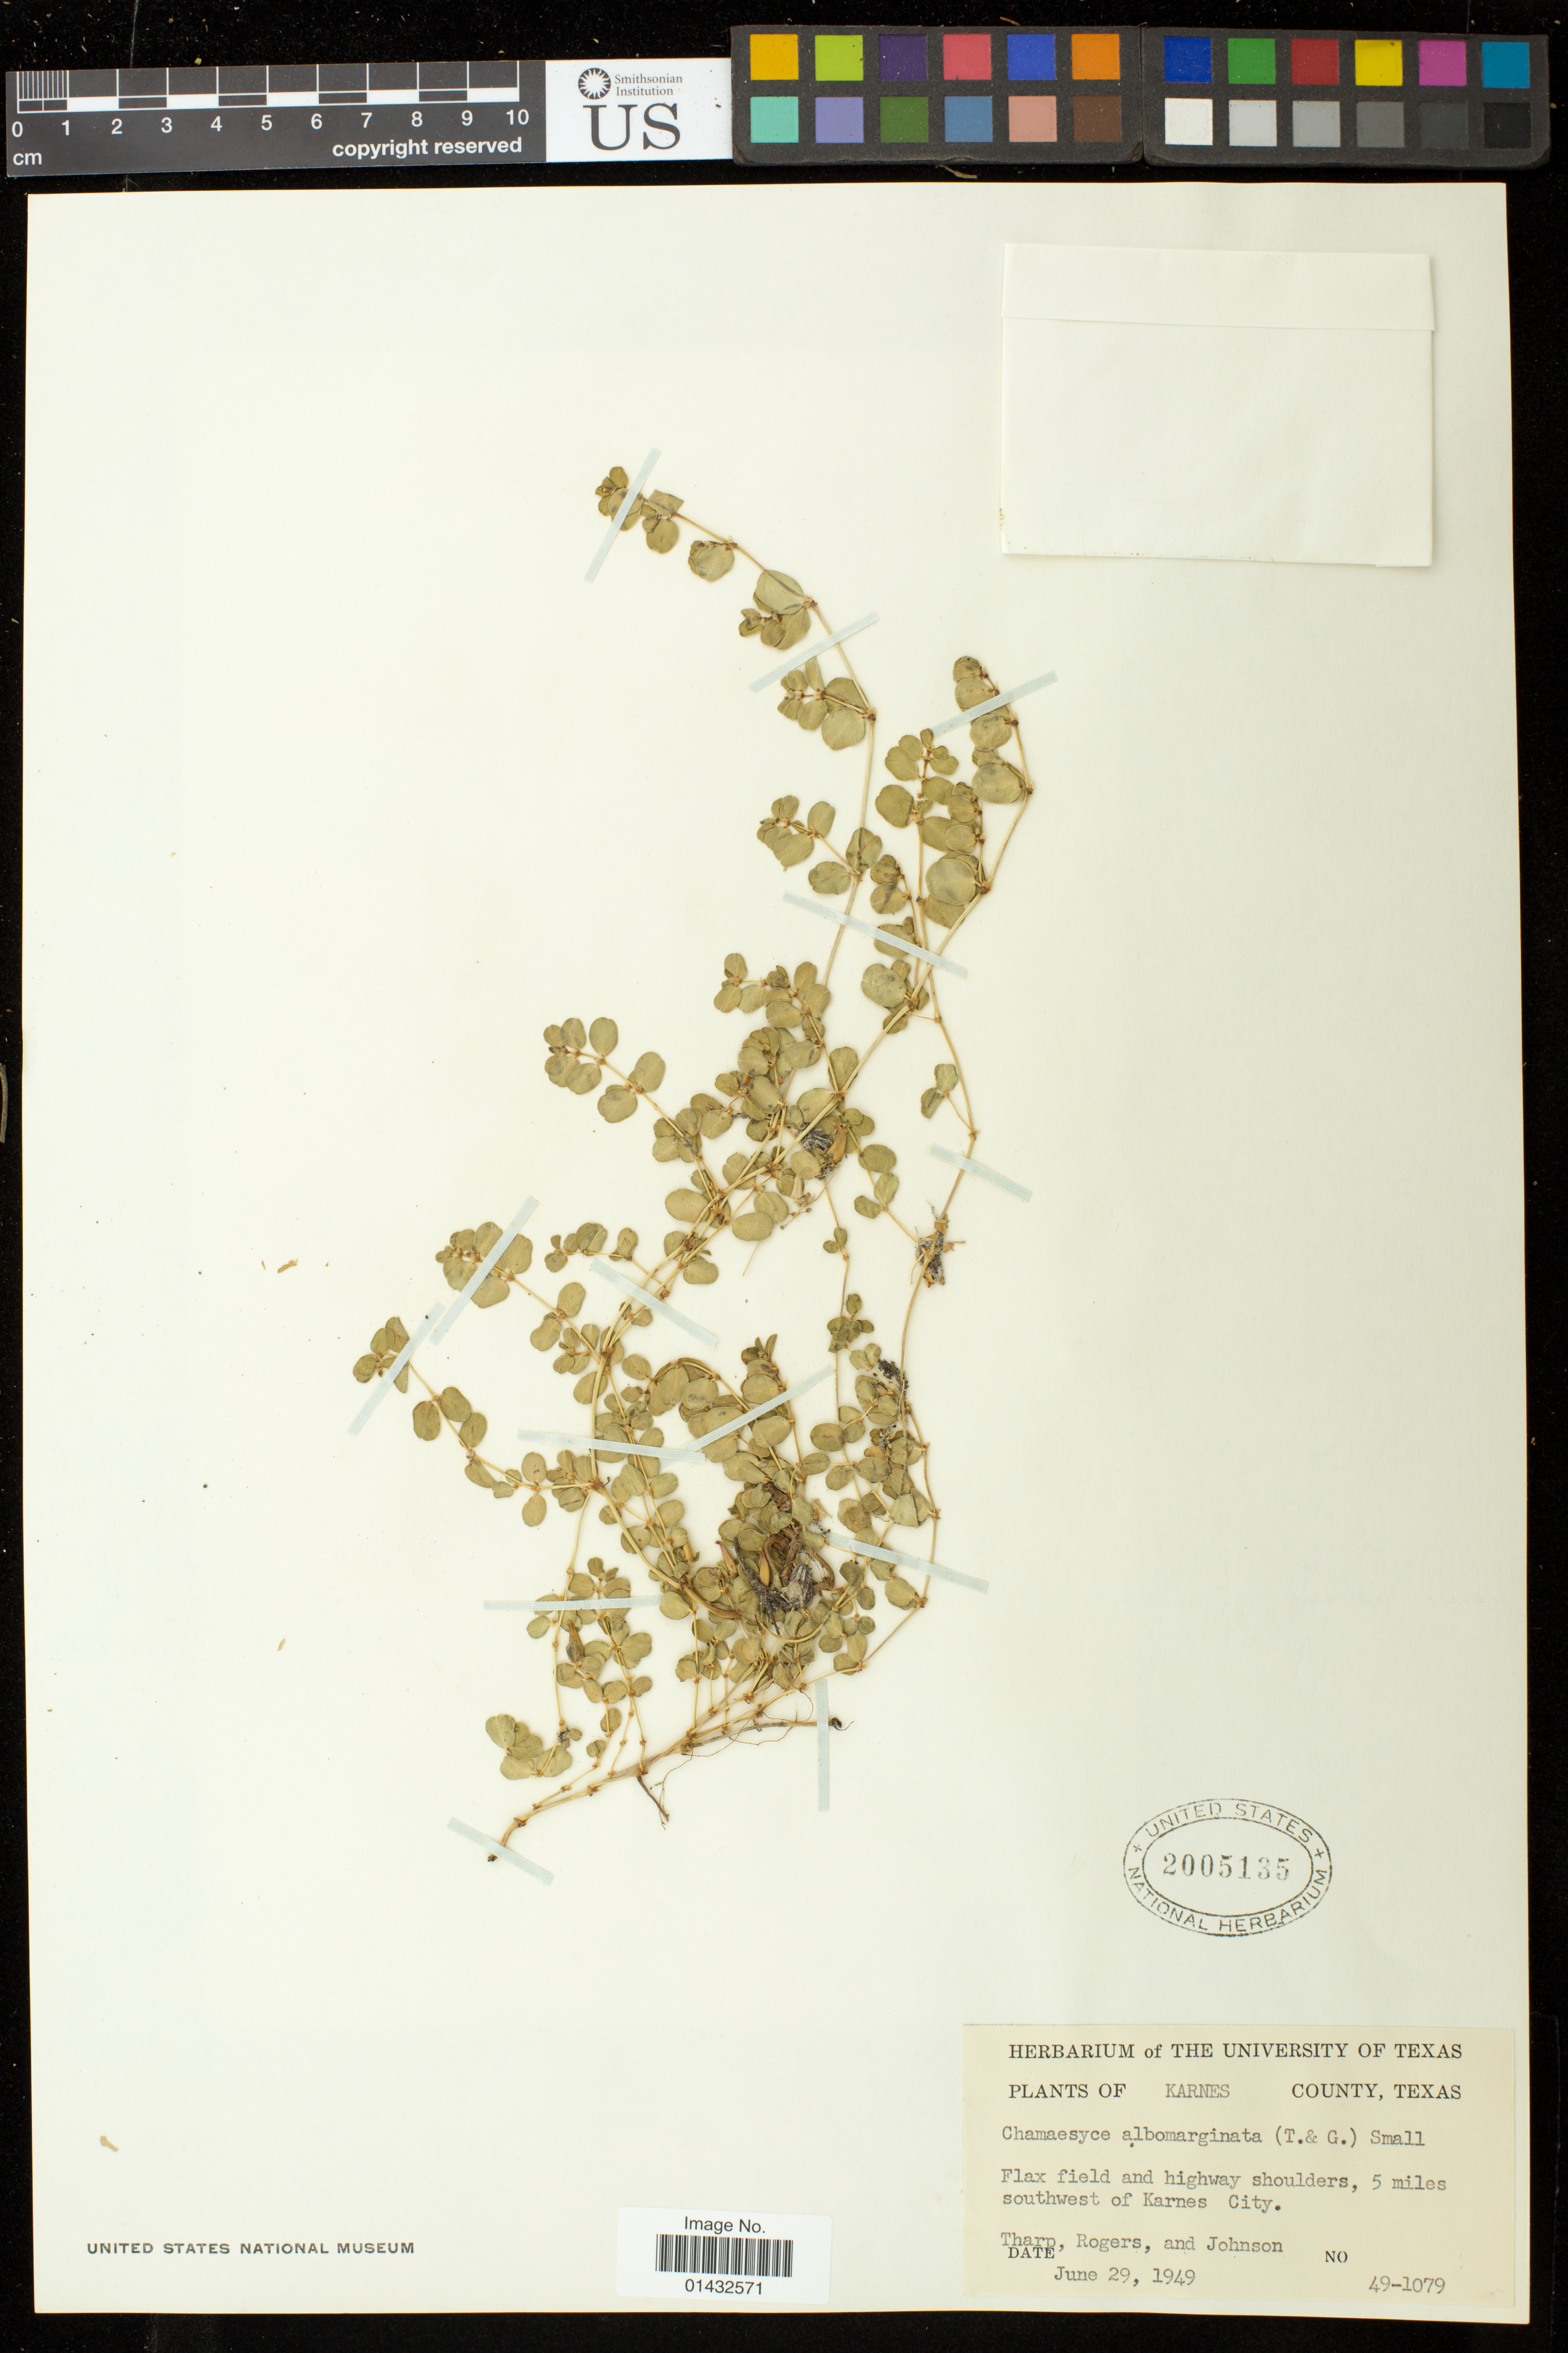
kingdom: Plantae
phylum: Tracheophyta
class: Magnoliopsida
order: Malpighiales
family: Euphorbiaceae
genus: Euphorbia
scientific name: Euphorbia albomarginata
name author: Torr. & A. Gray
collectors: B. C. Tharp, -. Rogers & -- Johnson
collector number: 49-1079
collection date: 1949-06-29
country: United States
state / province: Texas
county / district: Karnes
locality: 5 miles southwest of Karnes City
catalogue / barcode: US 2005135